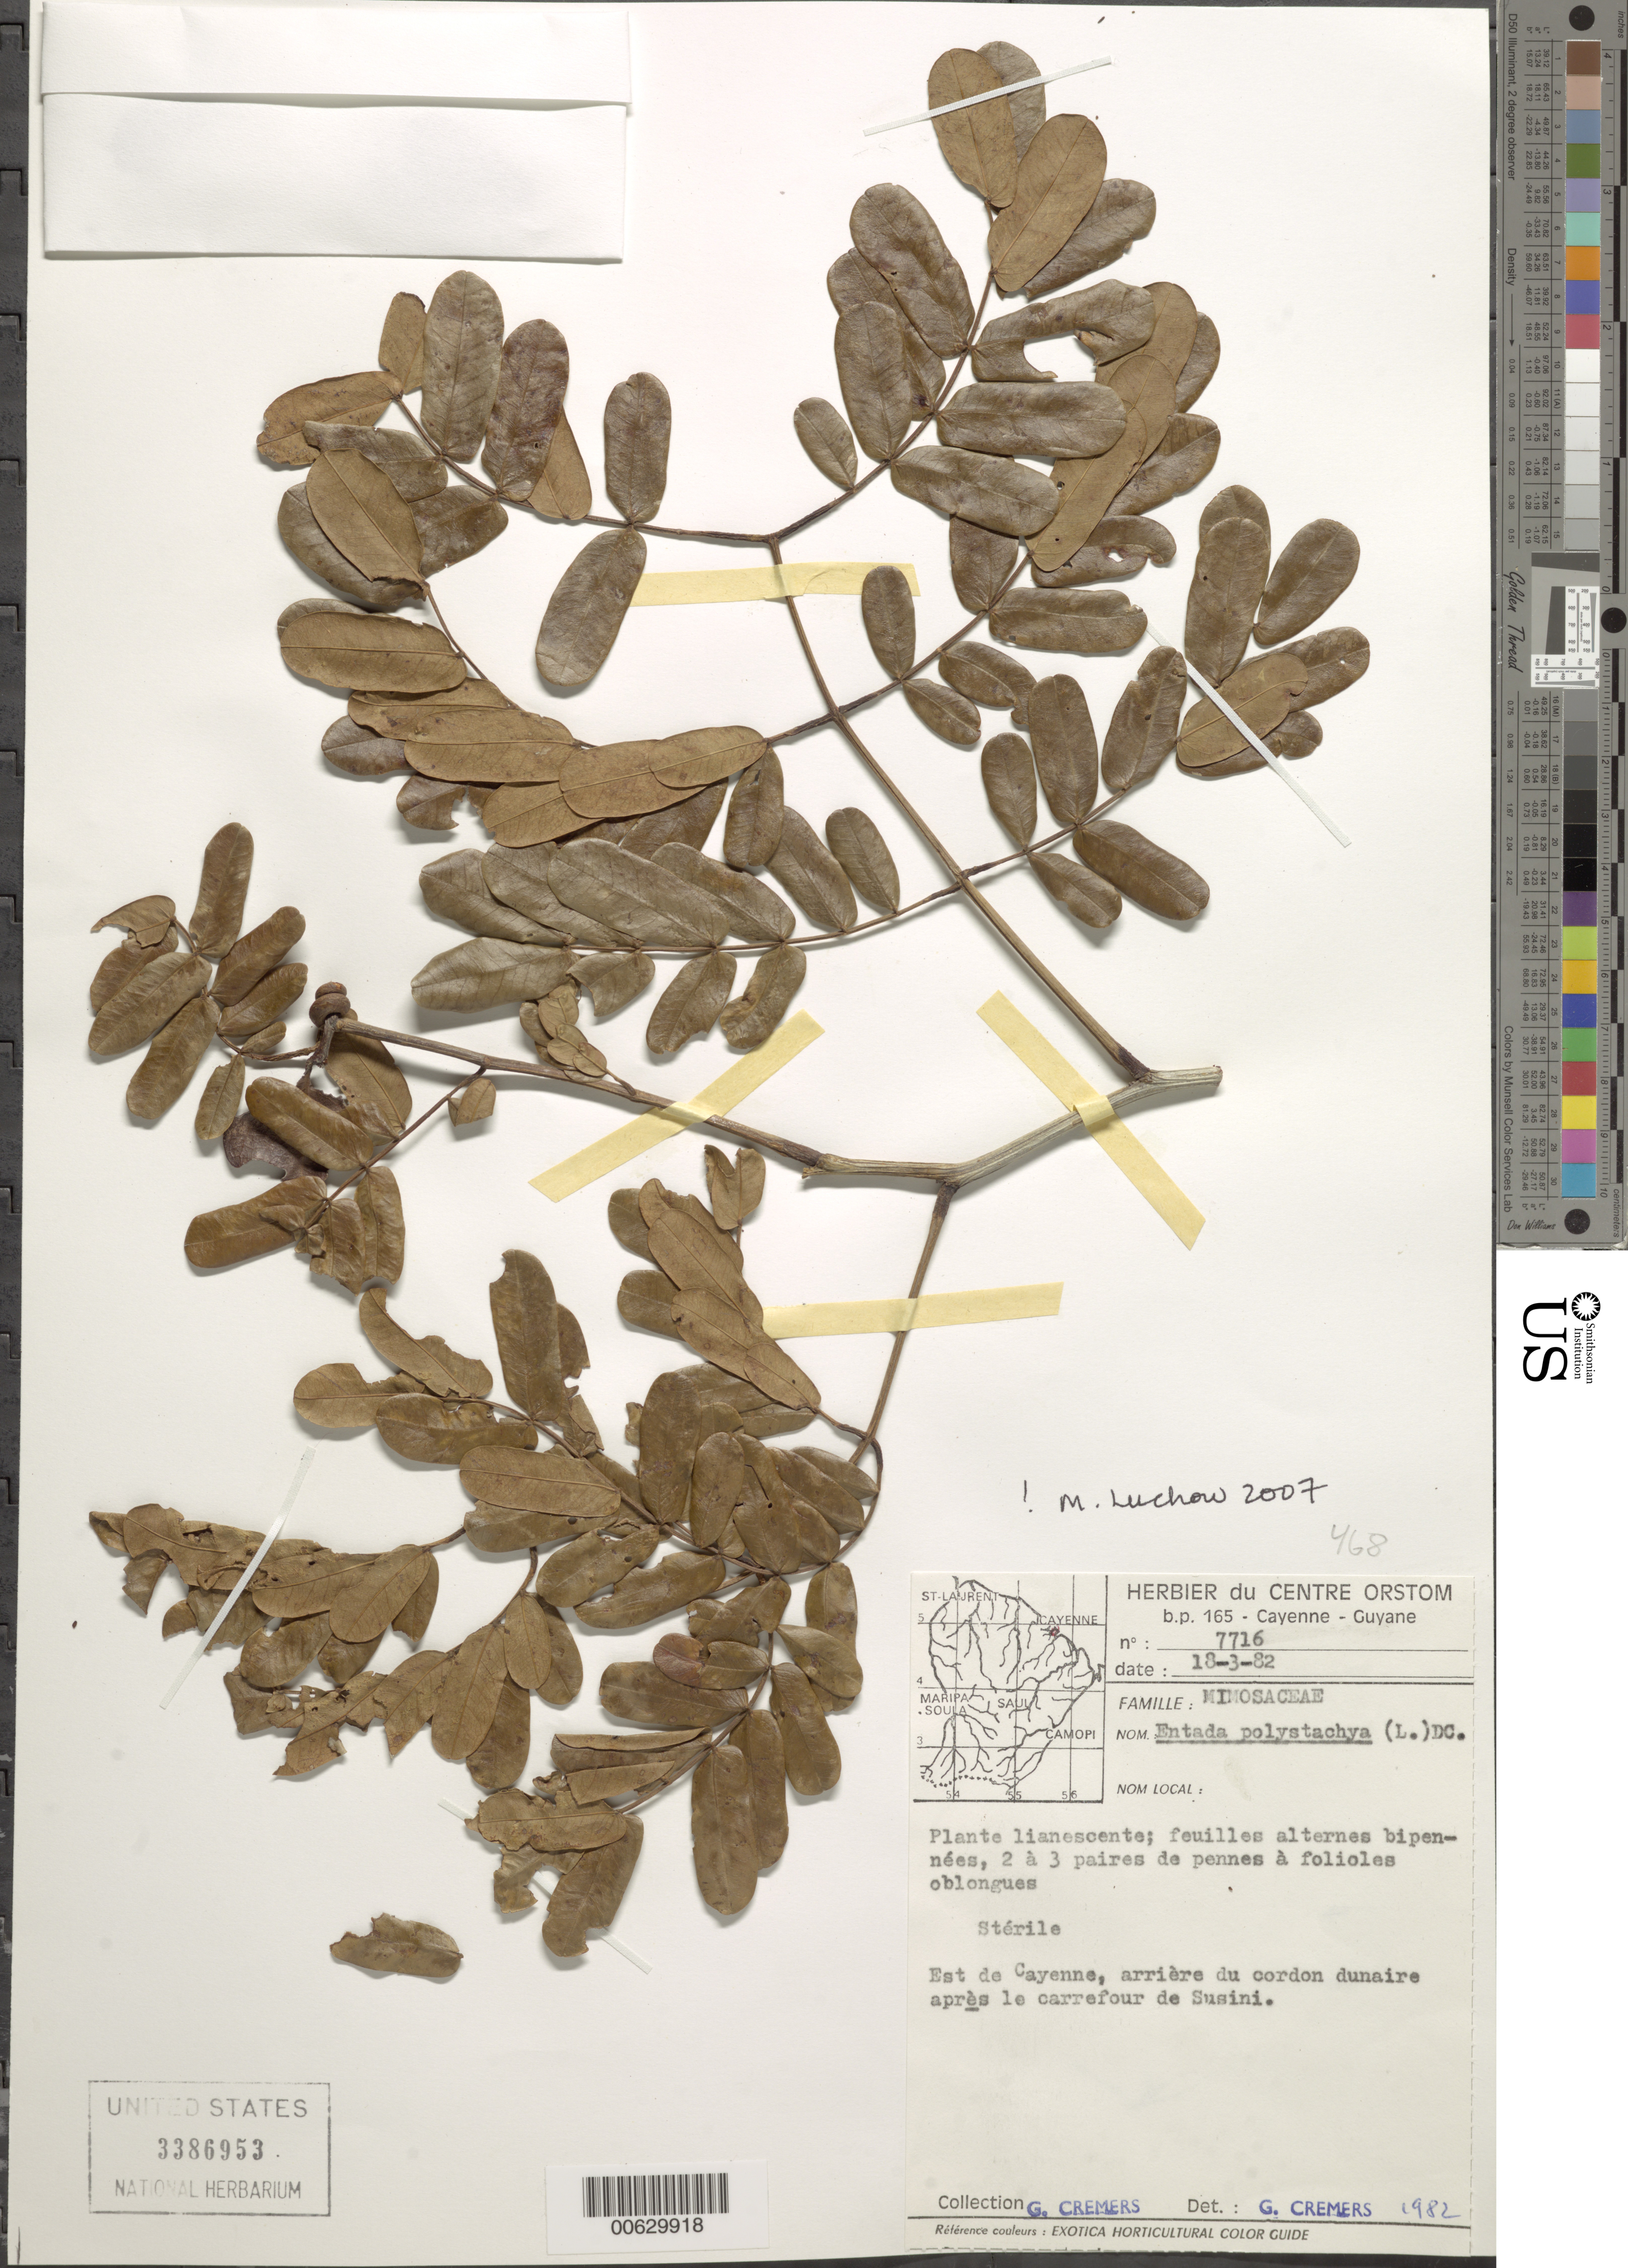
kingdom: Plantae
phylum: Tracheophyta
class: Magnoliopsida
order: Fabales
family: Fabaceae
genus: Entada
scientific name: Entada polystachya var. polystachya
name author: (L.) DC.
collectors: G. Cremers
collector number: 7716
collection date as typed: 18-Mar-82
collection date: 1982-03-18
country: French Guiana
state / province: Cayenne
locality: Cayenne, E of, road to Susini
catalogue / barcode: US 3386953